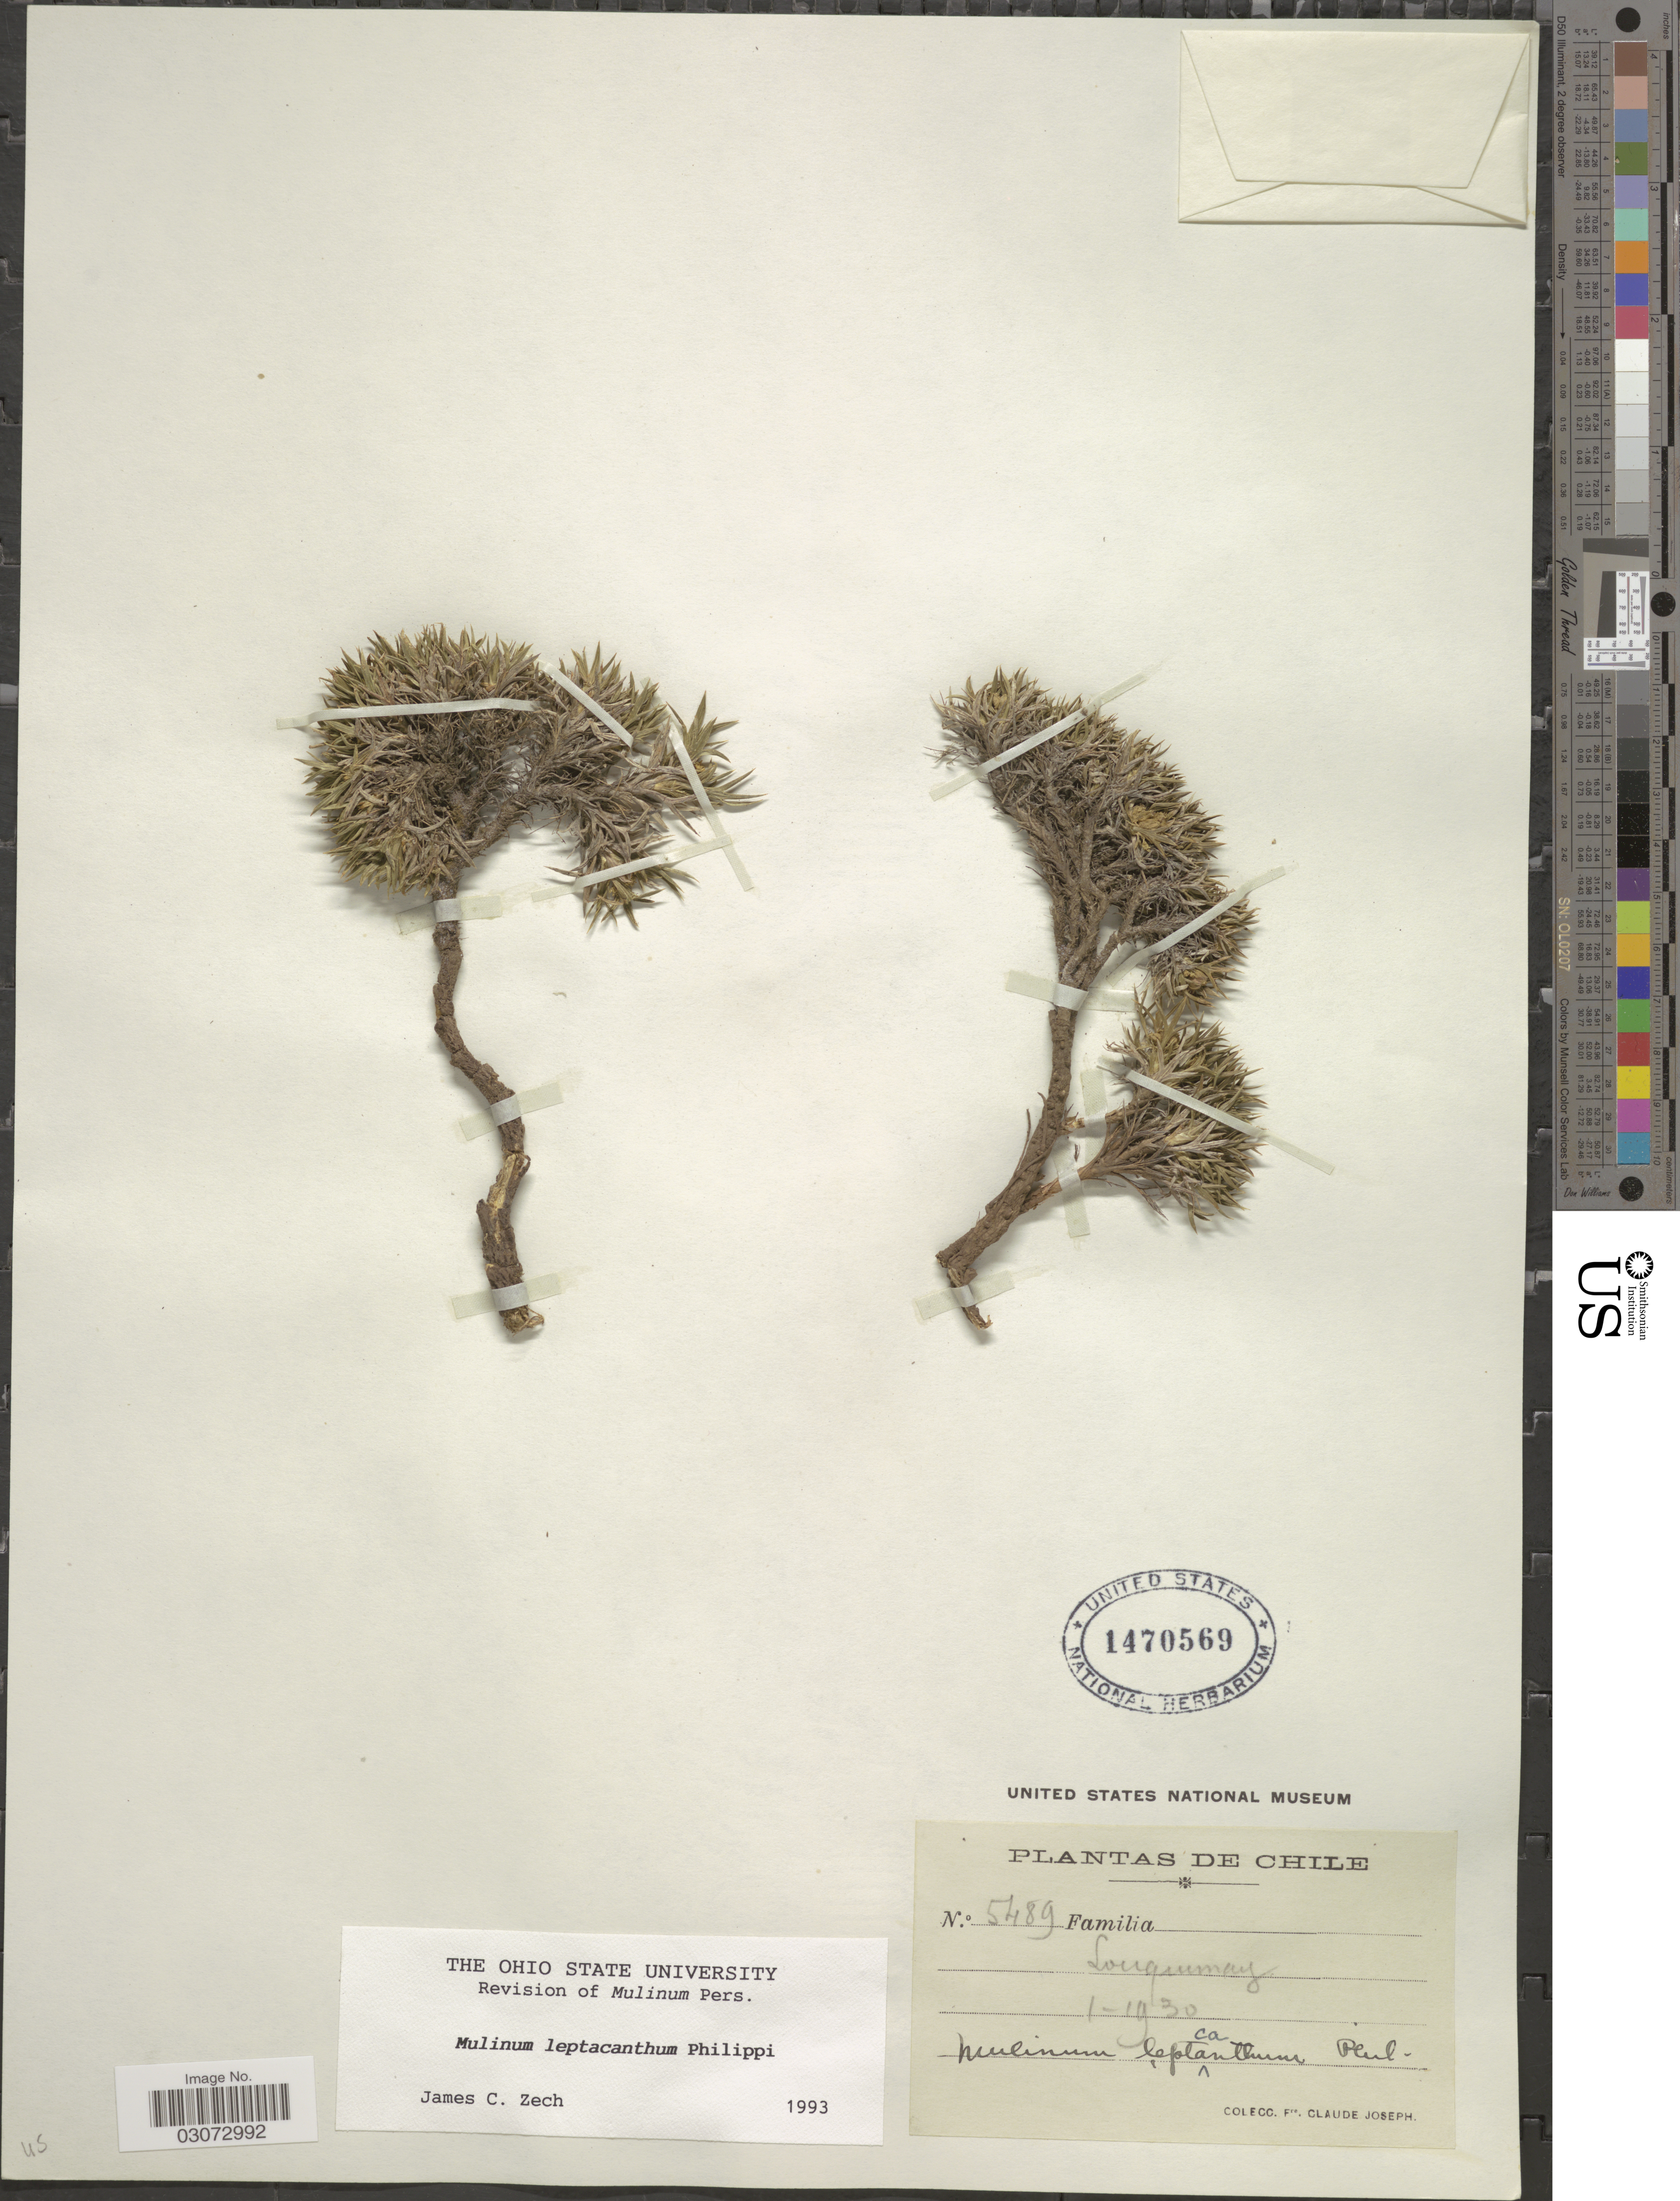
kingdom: Plantae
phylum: Tracheophyta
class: Magnoliopsida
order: Apiales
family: Apiaceae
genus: Mulinum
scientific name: Mulinum leptacanthum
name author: Phil.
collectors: Bro. Claude-Joseph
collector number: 5489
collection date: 1930-01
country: Chile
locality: Lonquimay.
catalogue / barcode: US 1470569